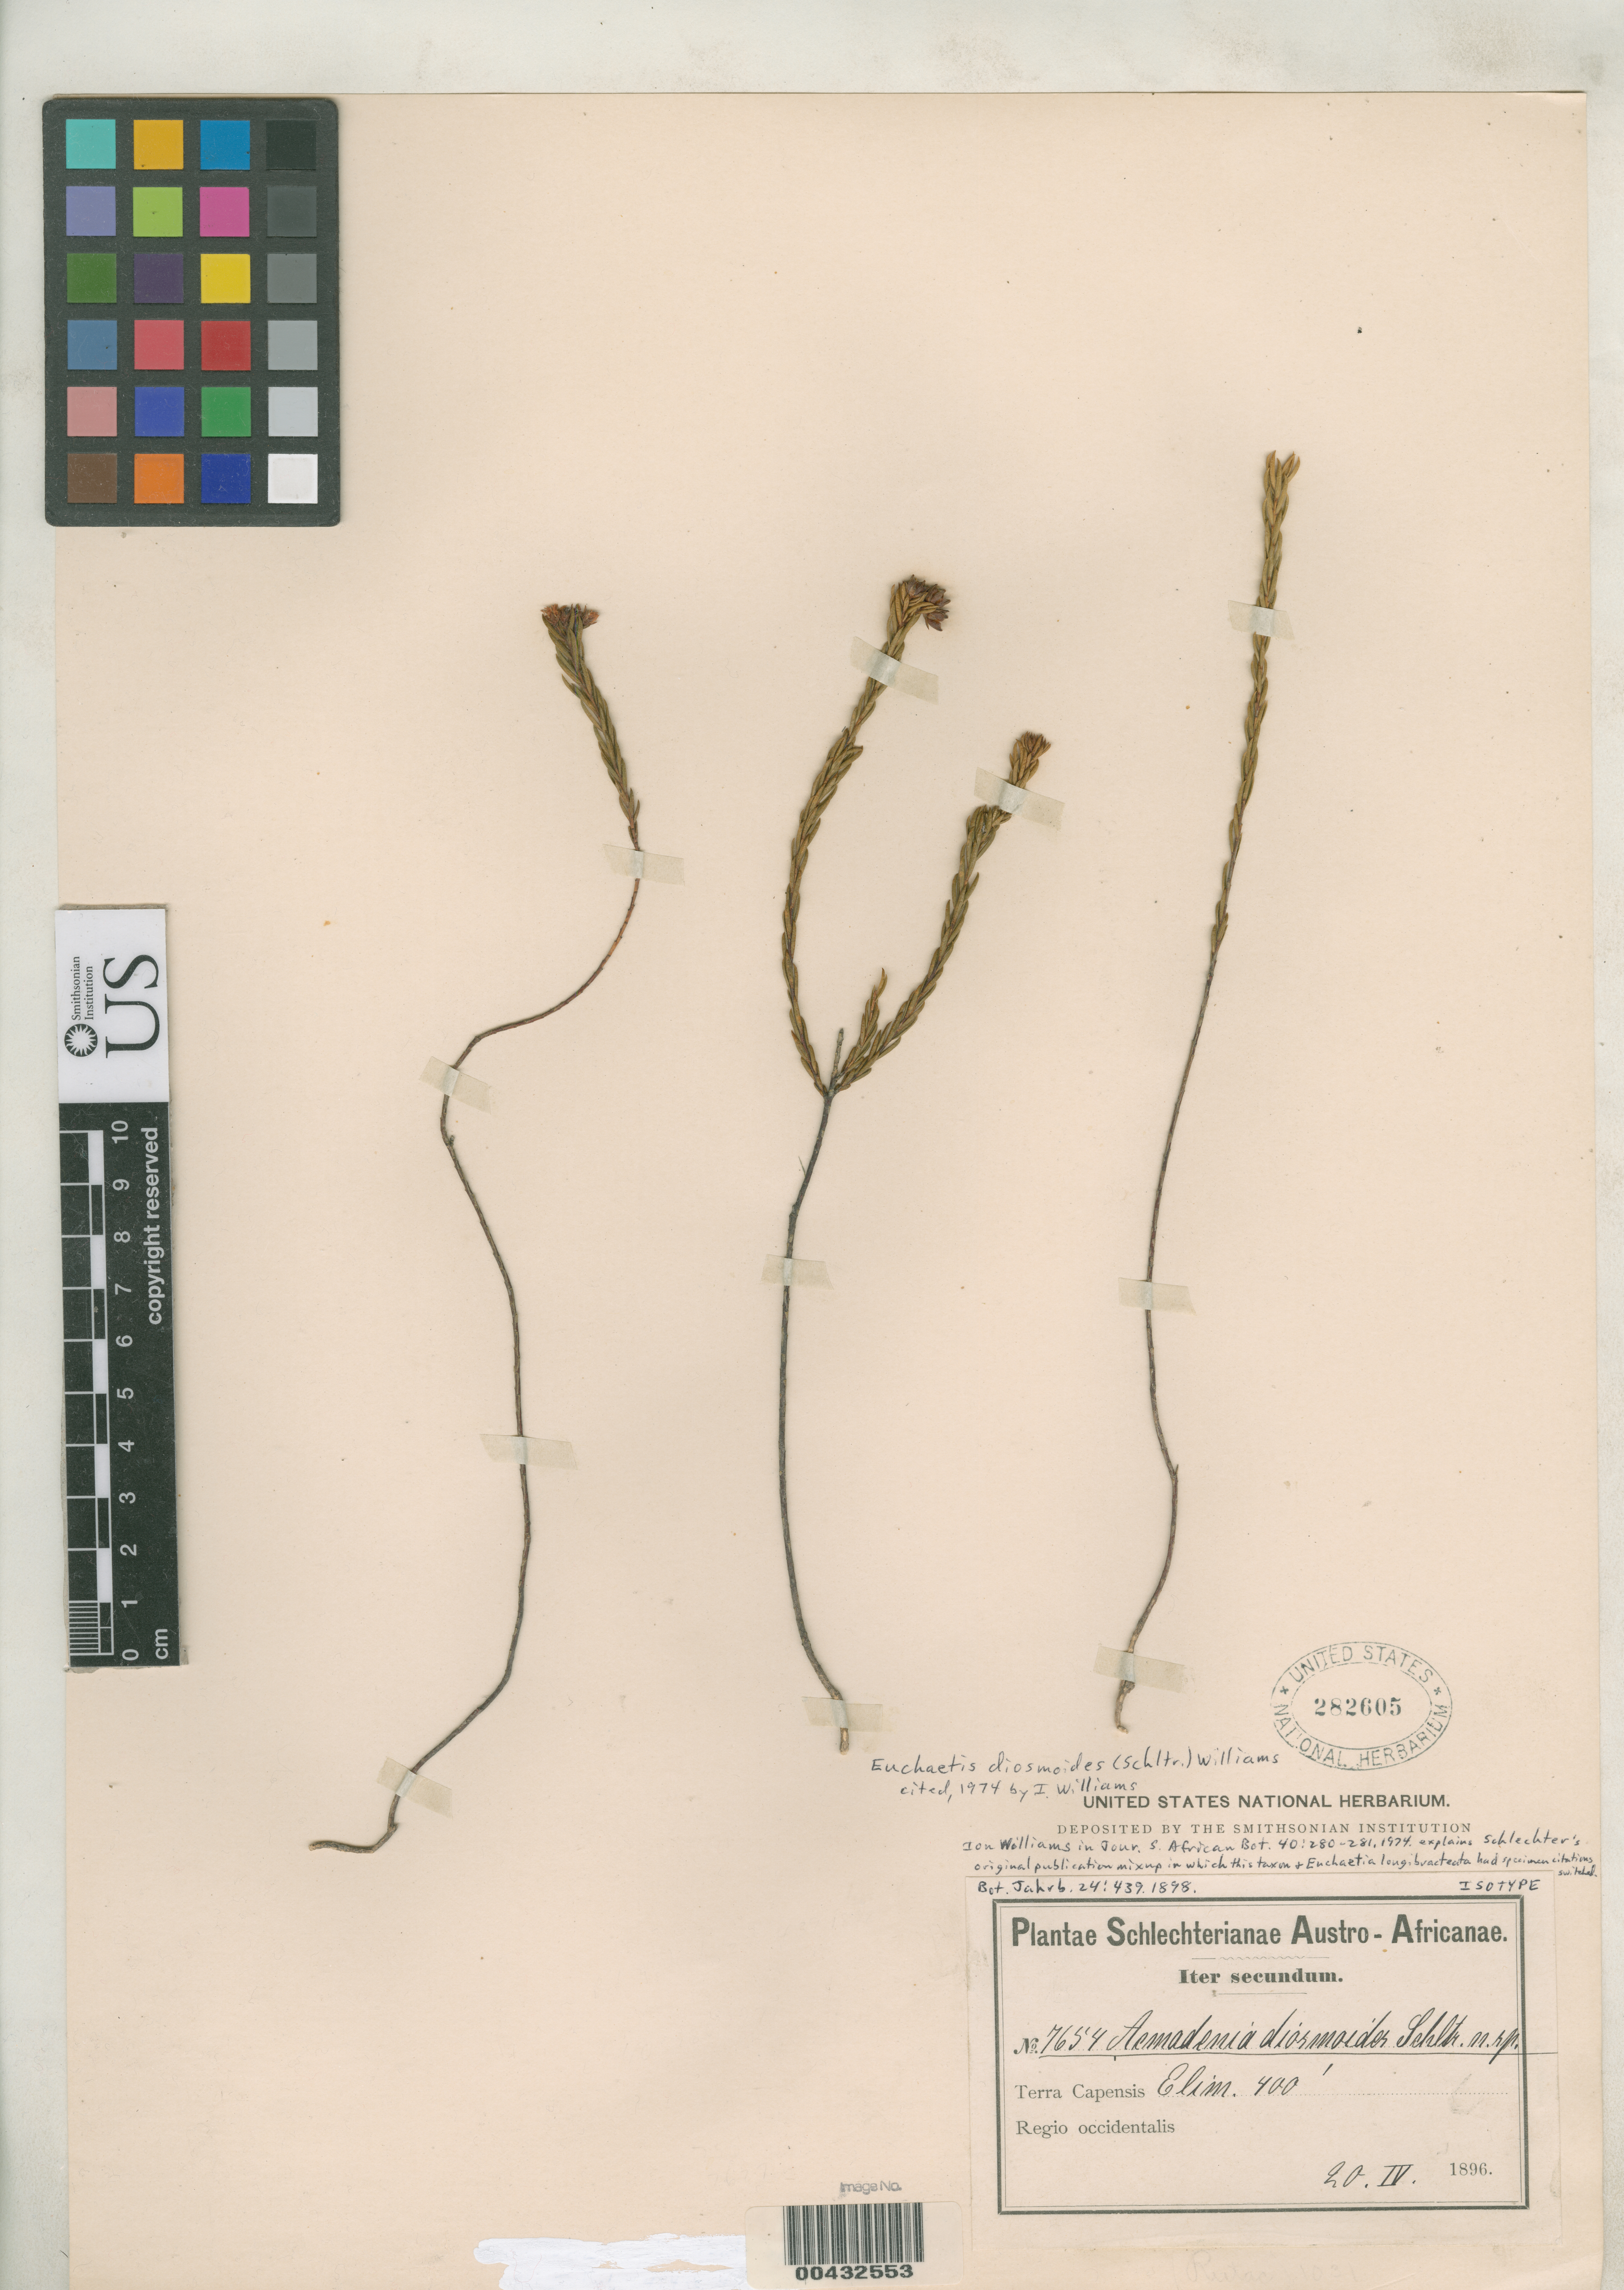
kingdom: Plantae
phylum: Tracheophyta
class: Magnoliopsida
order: Sapindales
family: Rutaceae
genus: Acmadenia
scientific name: Acmadenia diosmoides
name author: Schltr.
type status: Isotype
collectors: F. R. R. Schlechter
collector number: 7654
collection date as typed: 20 Apr 1896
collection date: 1896-04-20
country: South Africa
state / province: Western Cape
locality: Elim., Terra Capensis, regio occidentalis.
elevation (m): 122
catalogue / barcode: US 282605